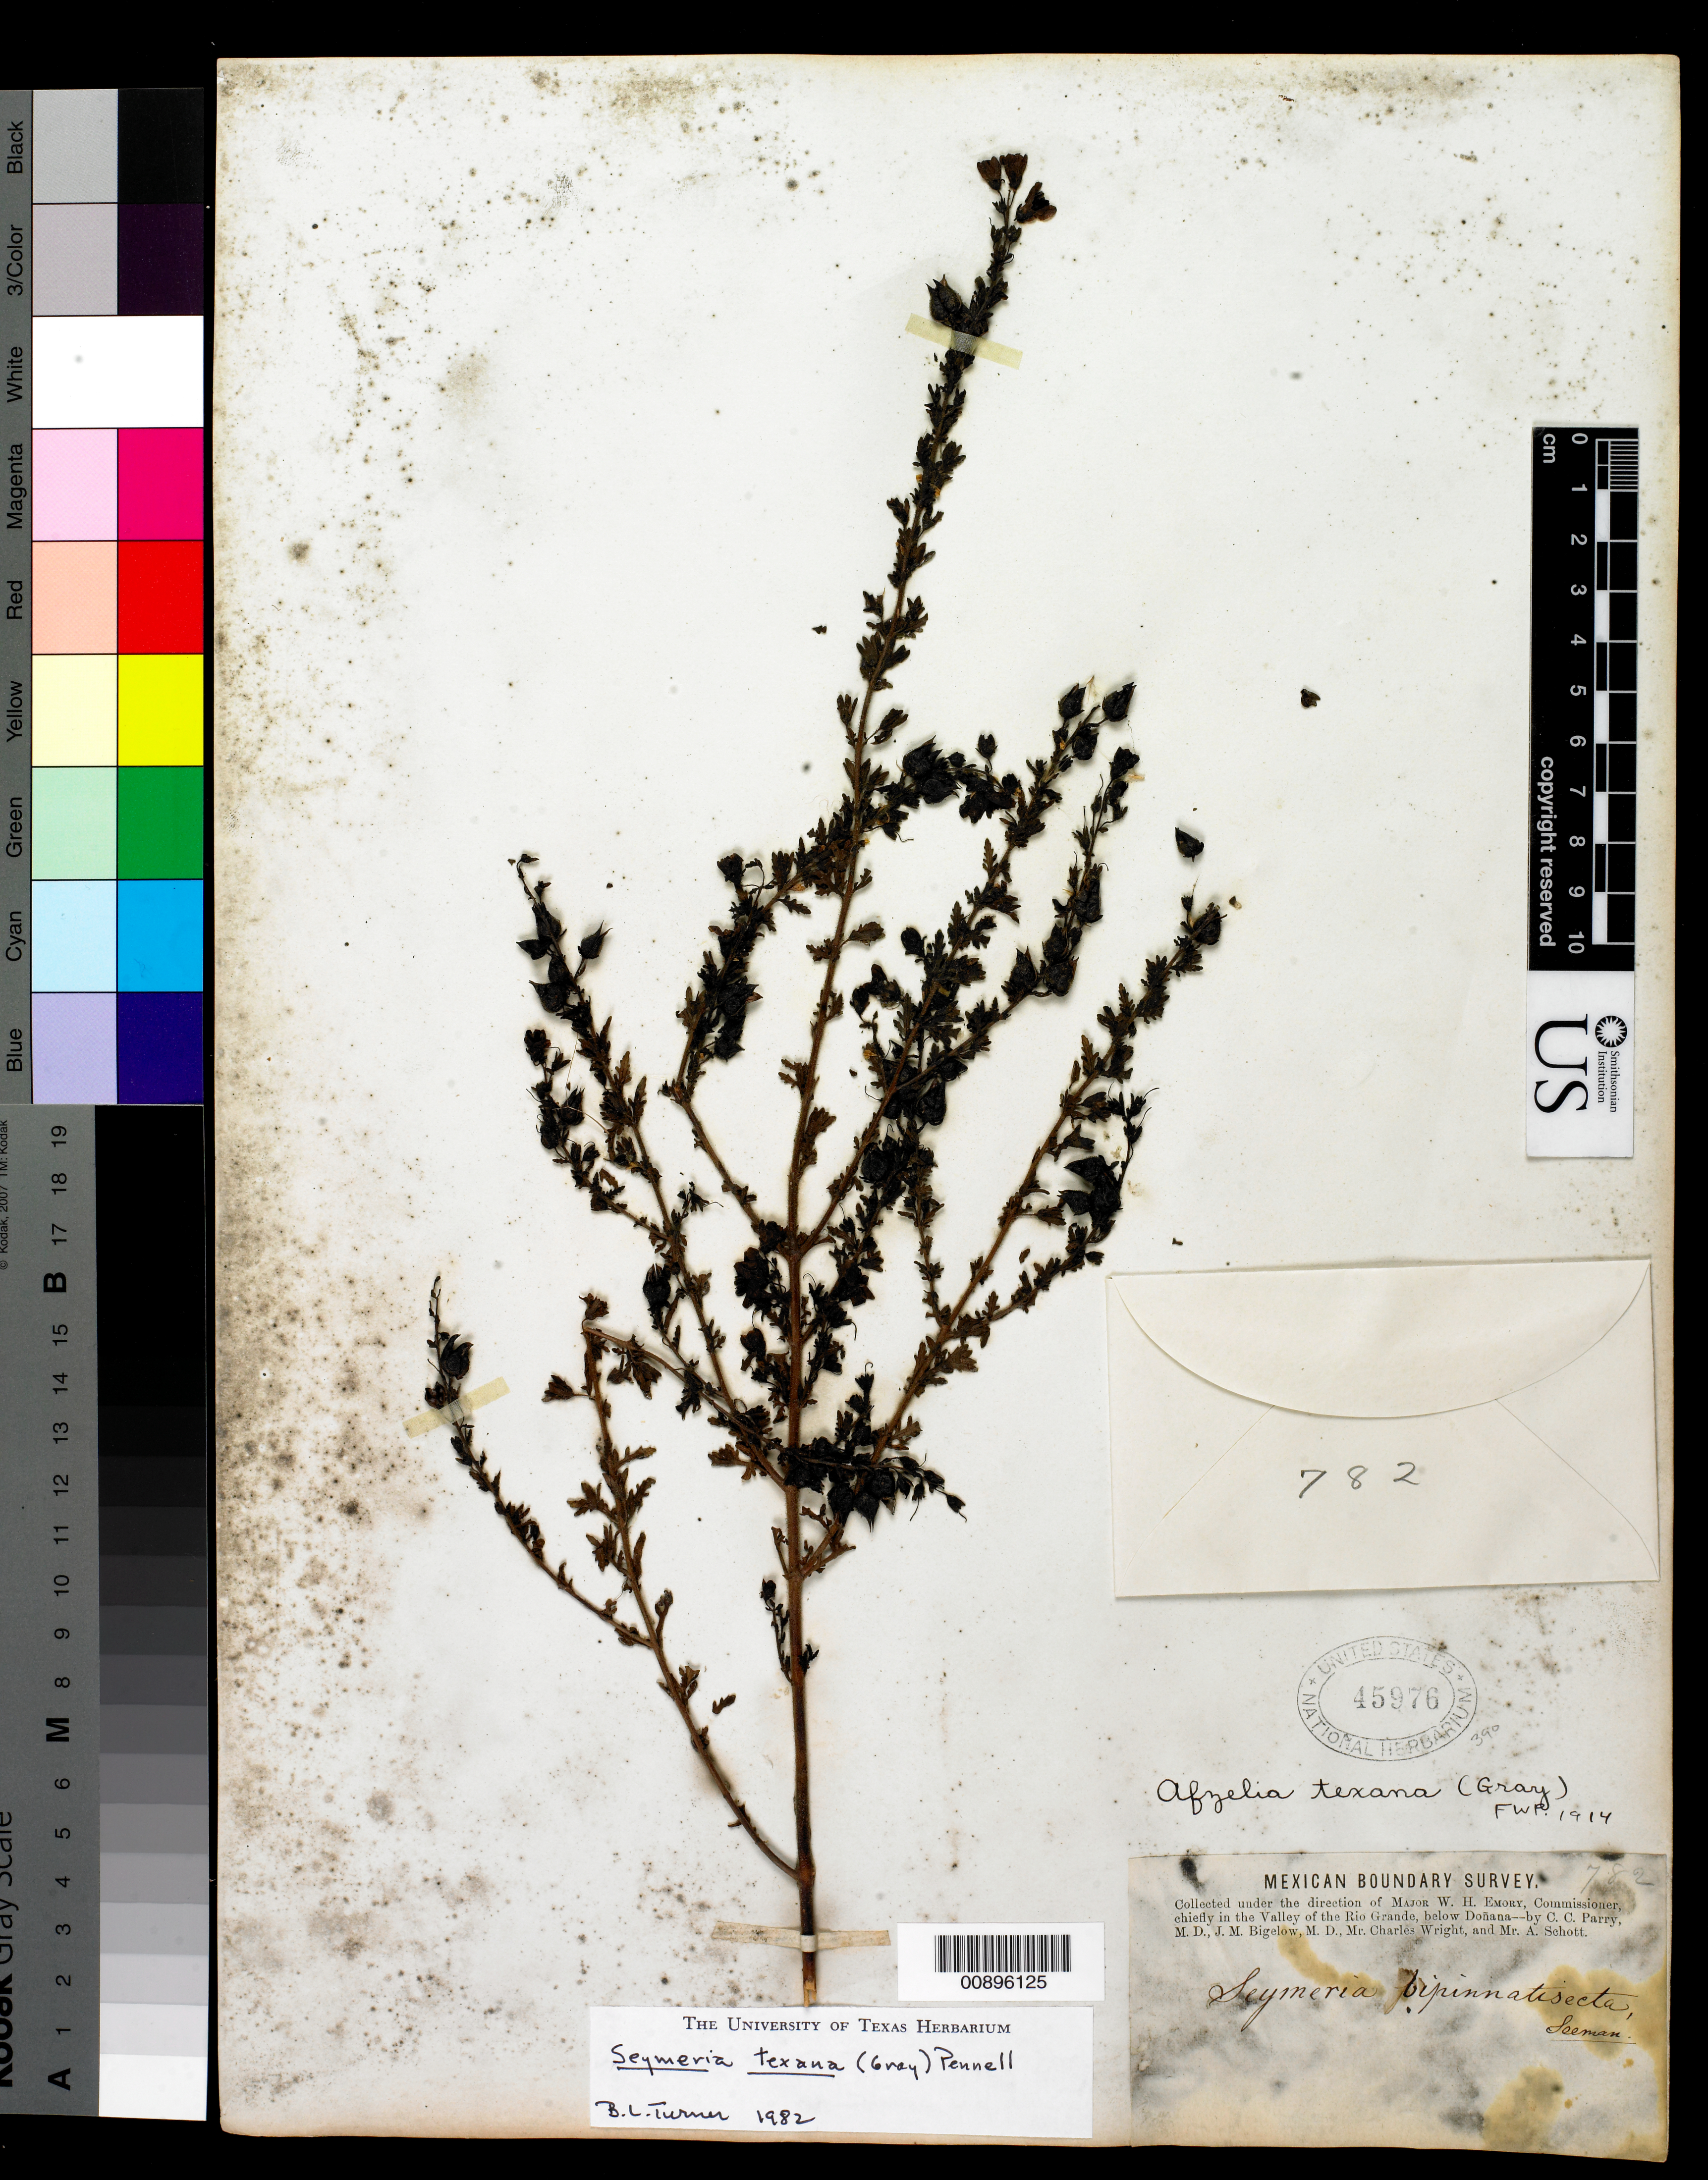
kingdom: Plantae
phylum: Tracheophyta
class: Magnoliopsida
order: Lamiales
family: Orobanchaceae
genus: Seymeria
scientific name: Seymeria texana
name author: (A. Gray) Standl.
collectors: C. C. Parry, J. M. Bigelow, C. Wright & A. C. V. Schott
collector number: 782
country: United States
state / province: New Mexico / Texas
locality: Valley of the Rio Grande, below Doñana.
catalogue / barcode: US 459